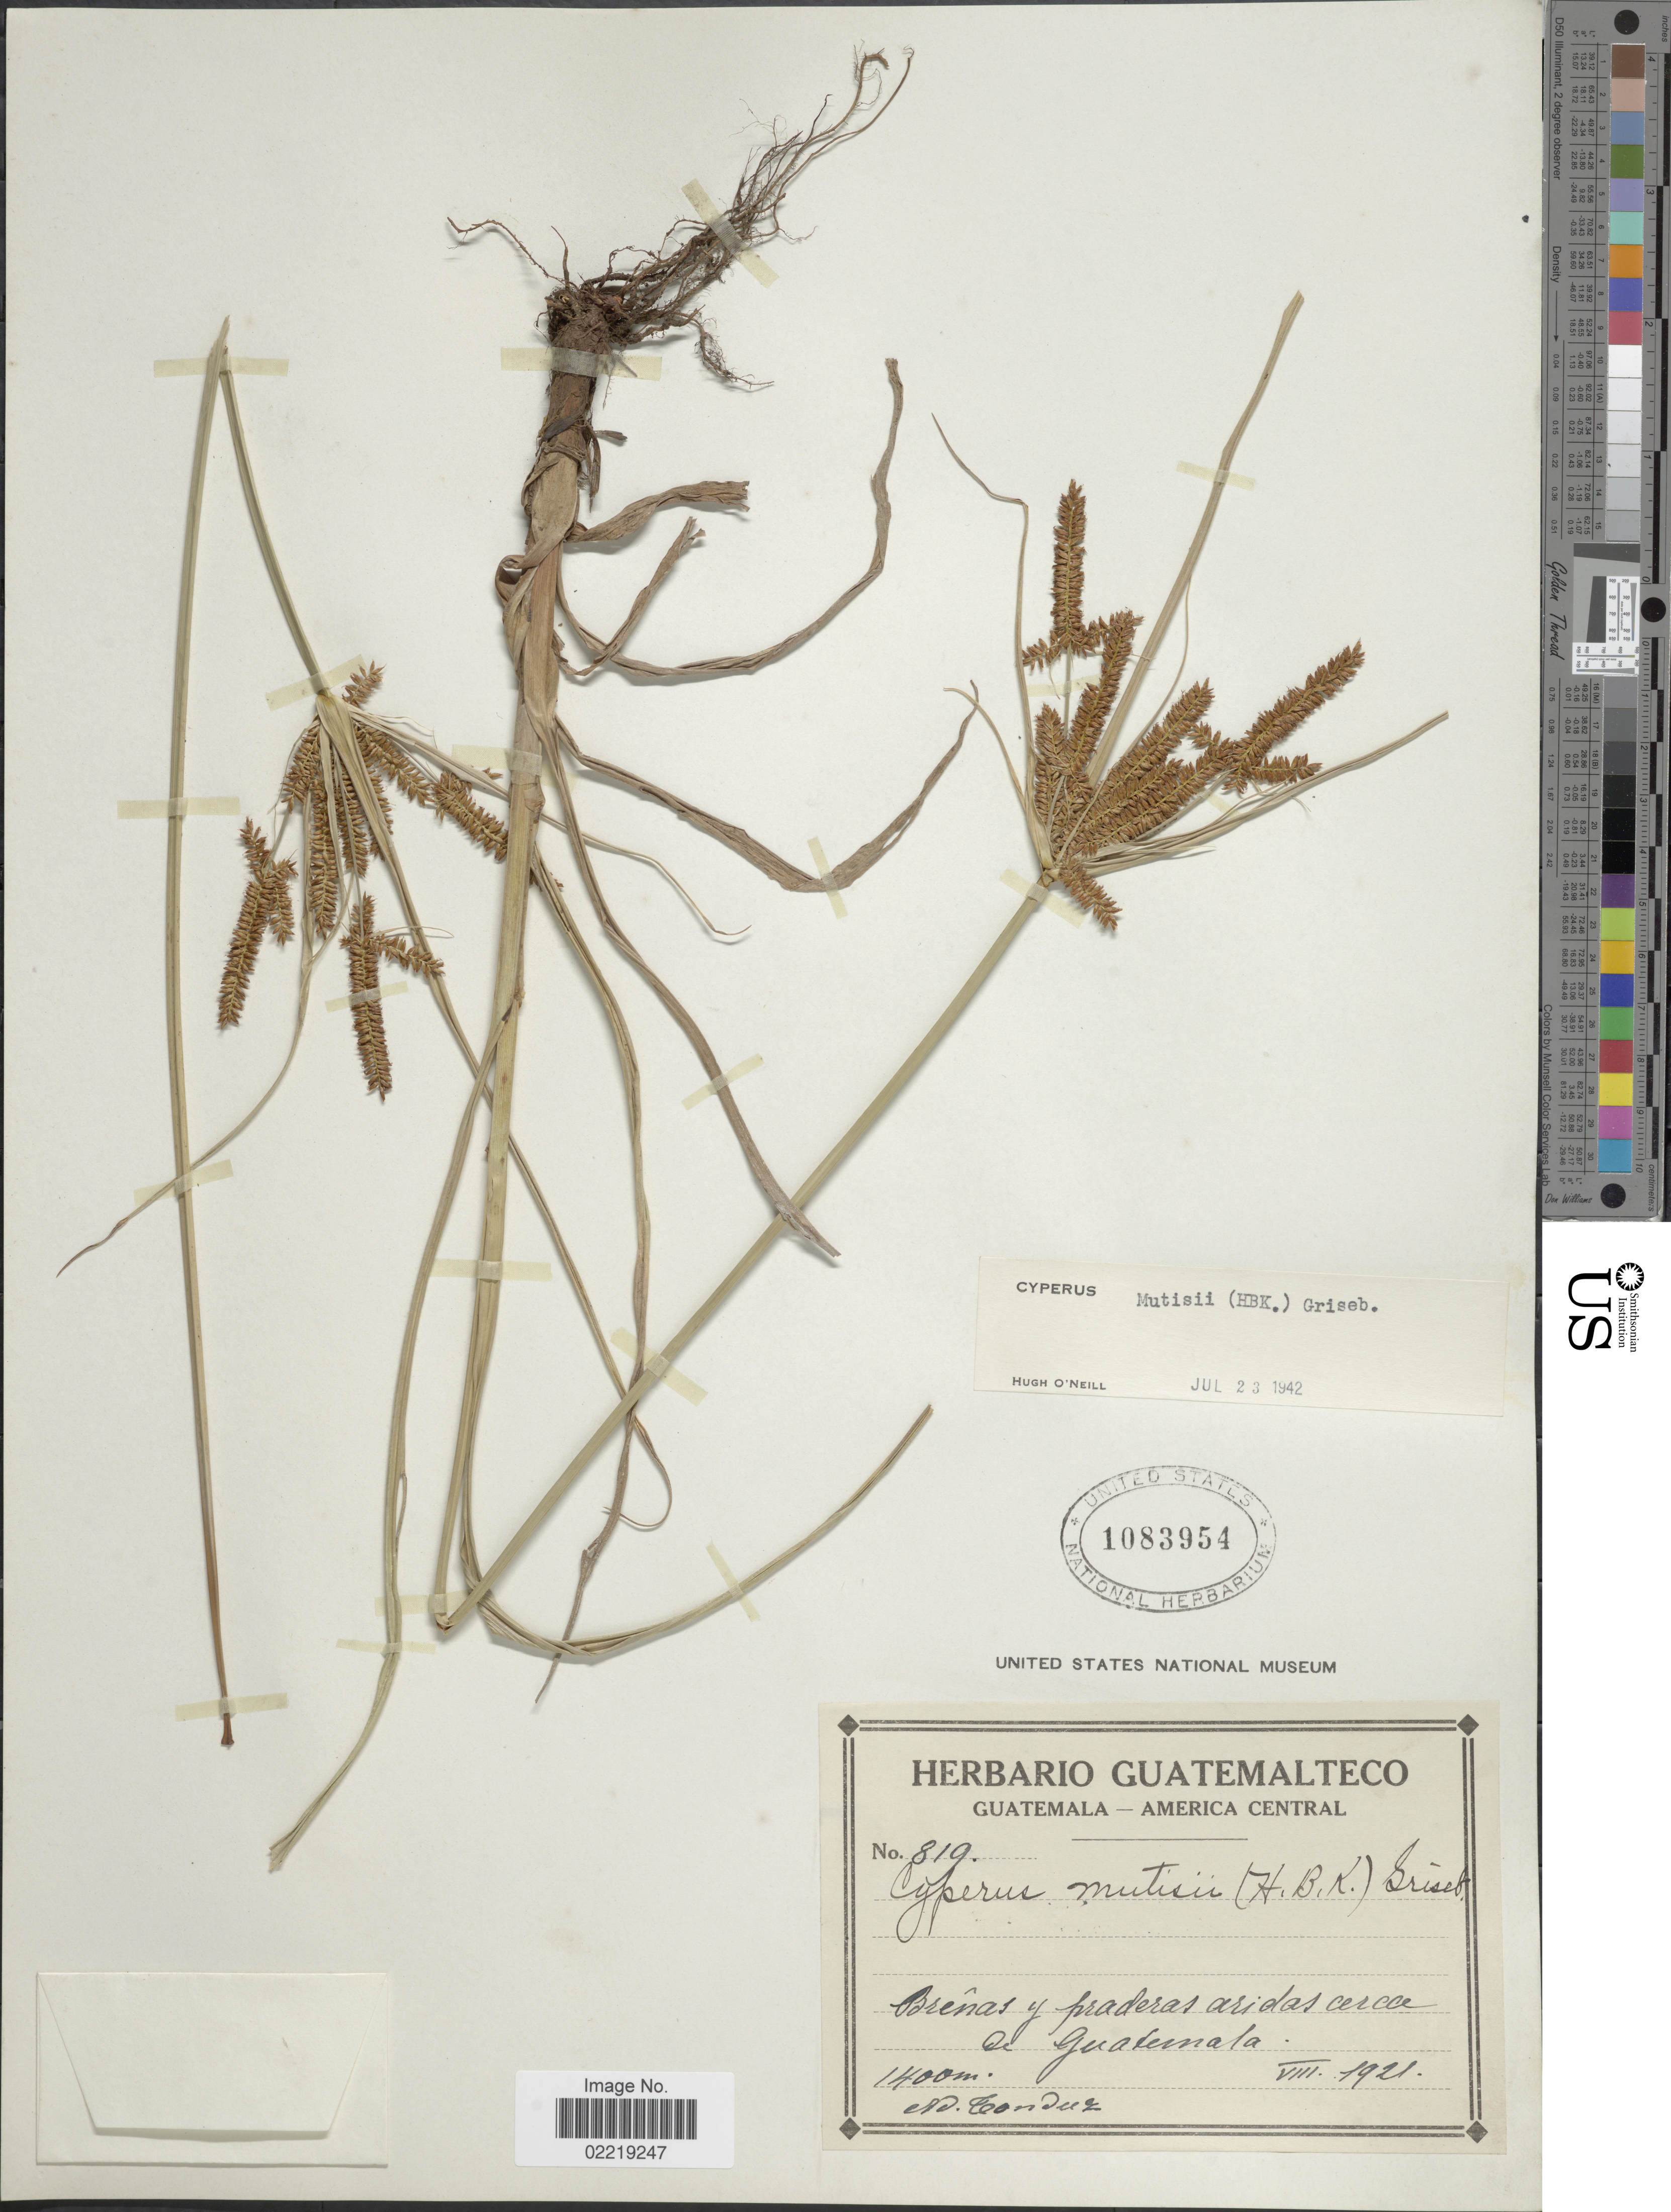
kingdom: Plantae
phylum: Tracheophyta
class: Liliopsida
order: Poales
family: Cyperaceae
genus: Cyperus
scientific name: Cyperus mutisii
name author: (Kunth) Andersson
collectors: A. Tonduz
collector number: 819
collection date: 1921-08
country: Guatemala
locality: America Central, Brenas y praderas aridas cerca de Guatemala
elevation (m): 1400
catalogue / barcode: US 1083954